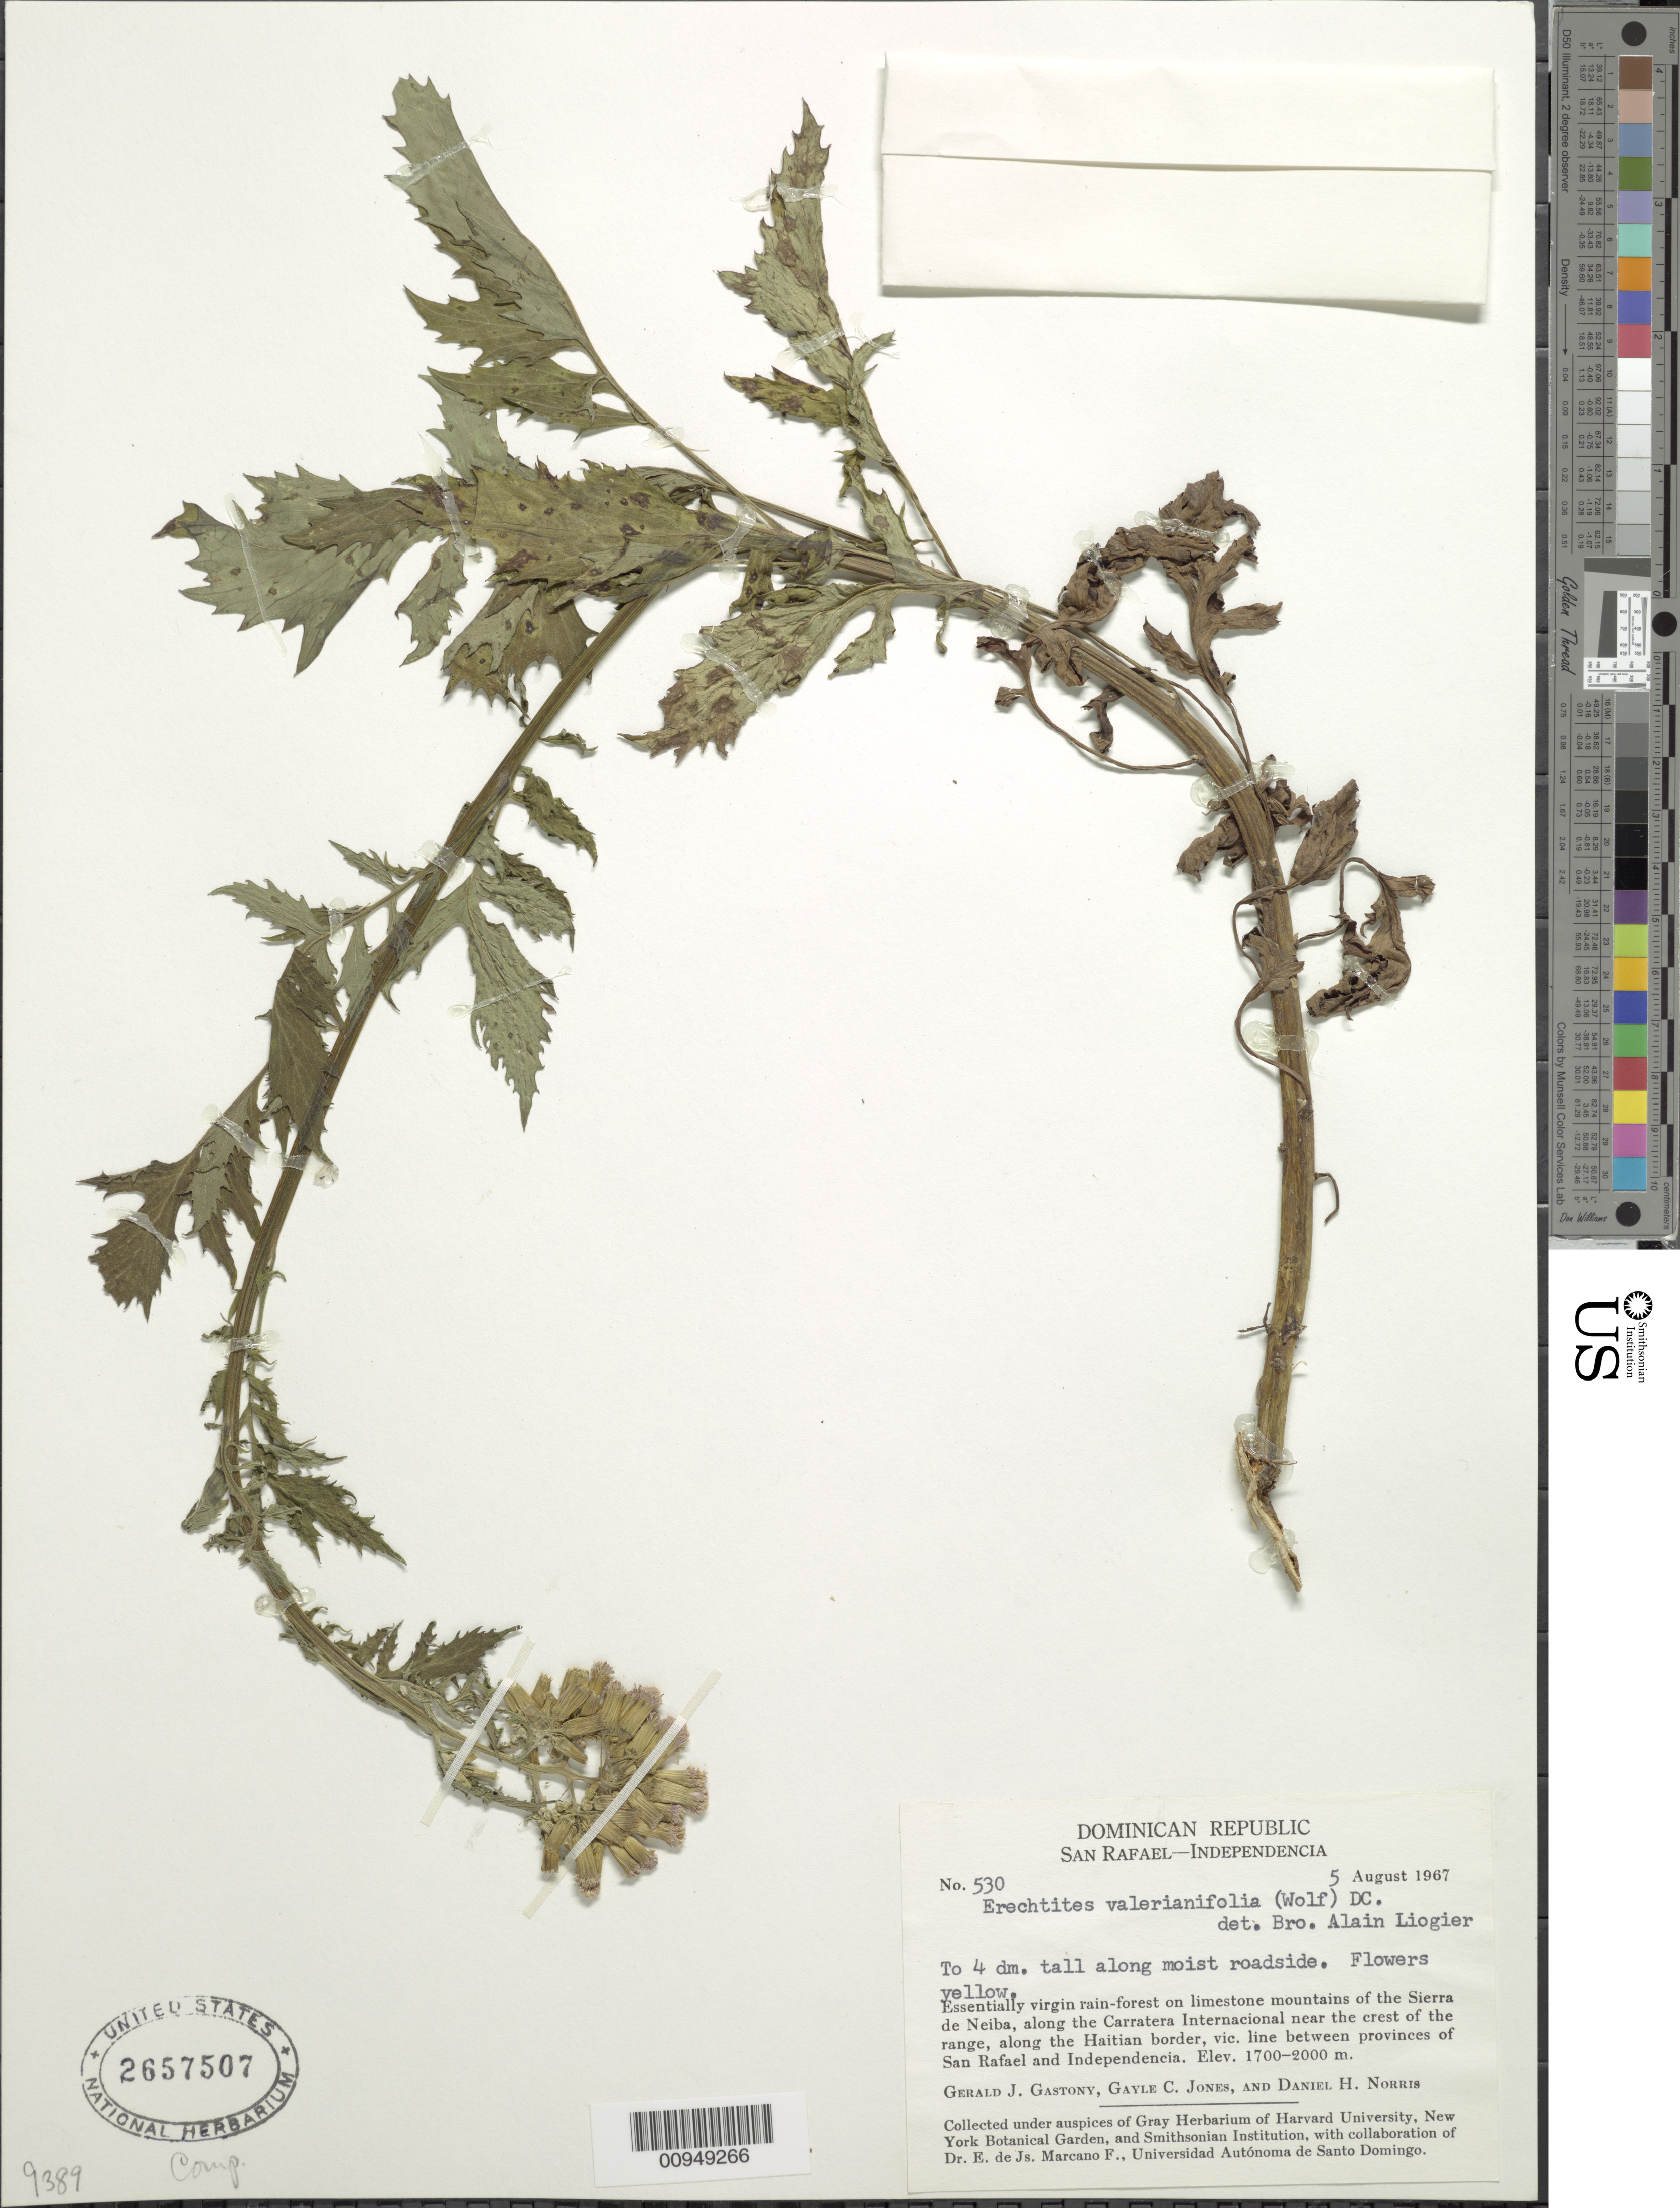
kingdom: Plantae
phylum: Tracheophyta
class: Magnoliopsida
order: Asterales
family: Asteraceae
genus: Erechtites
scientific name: Erechtites valerianifolius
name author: (Link ex Spreng.) DC.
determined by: Liogier, Alain H.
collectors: G. Gastony, G. C. Jones & D. H. Norris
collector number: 530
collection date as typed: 05 Aug 1967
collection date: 1967-08-05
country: Dominican Republic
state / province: San Rafael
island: Hispaniola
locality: limestone mountains of the Sierra de Neiba, along the Carratera Internacional near the crest of the range, along the Haitian border, vicinity line between provinces of San Rafael and Independencia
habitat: Along moist roadside, in essentially virgin rain-forest on limestone mountains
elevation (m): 1700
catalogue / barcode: US 2657507